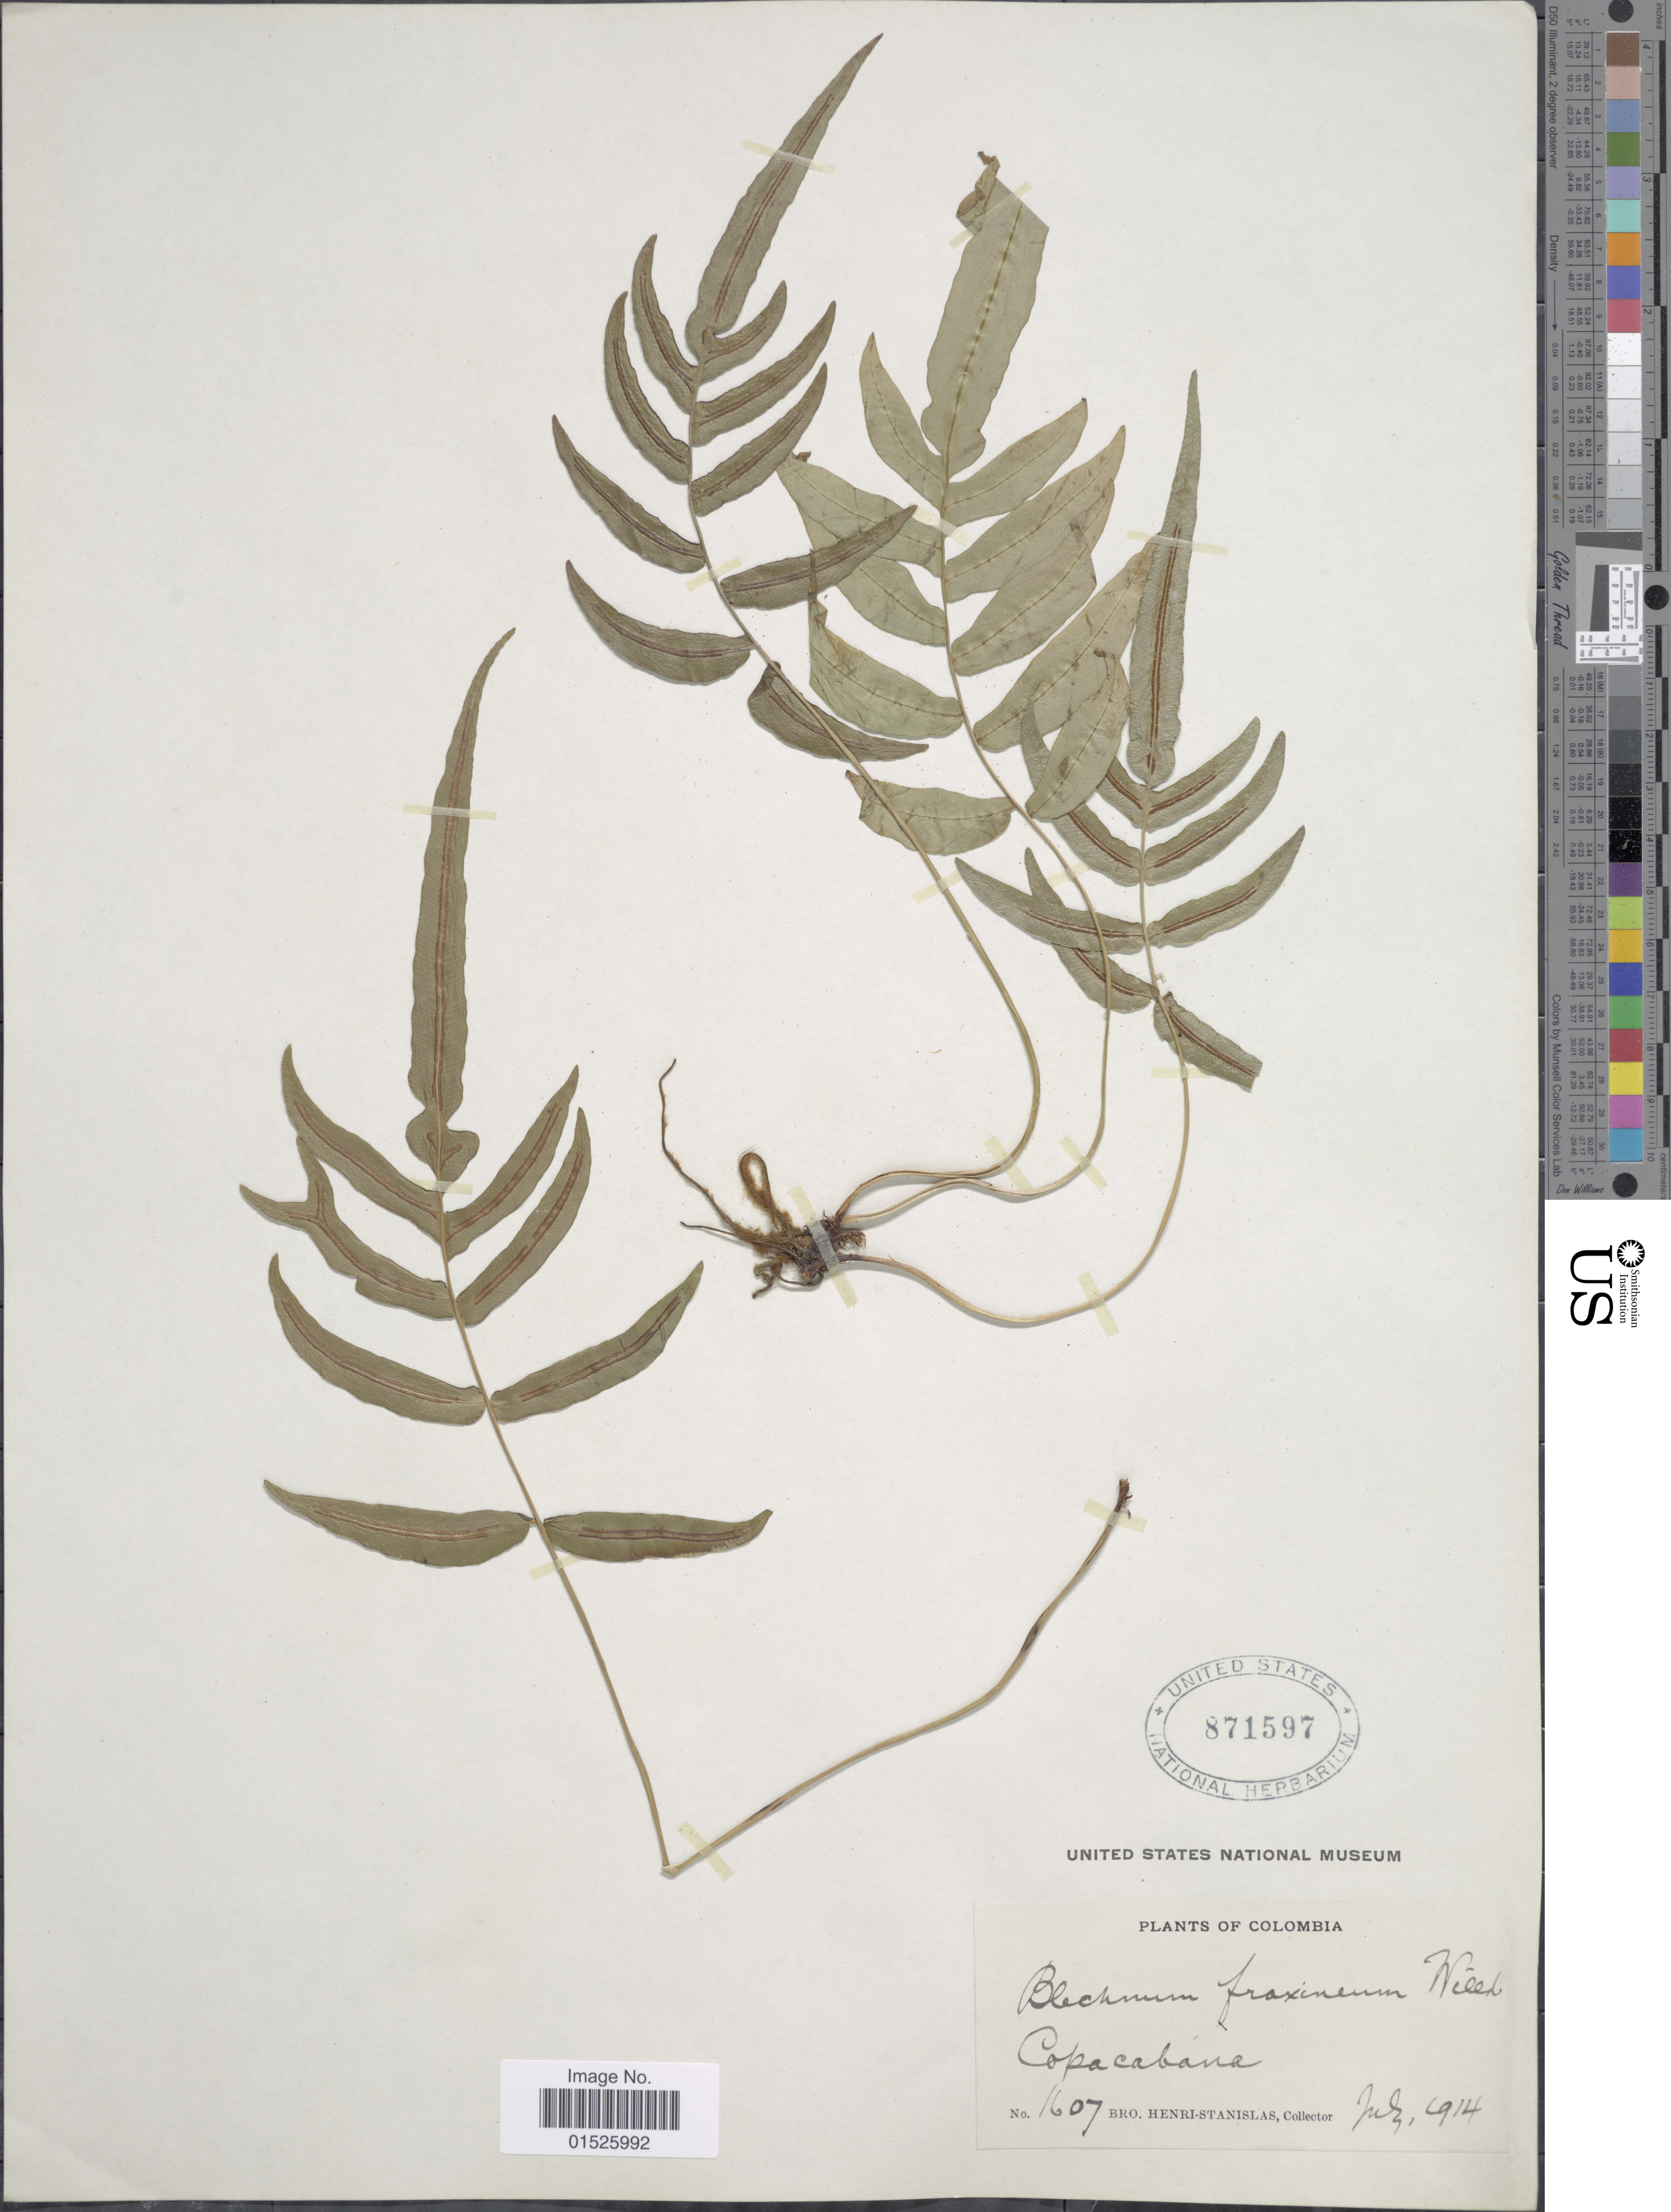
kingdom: Plantae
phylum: Tracheophyta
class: Polypodiopsida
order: Polypodiales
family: Blechnaceae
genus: Blechnum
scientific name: Blechnum x fraxineum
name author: Willd.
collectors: Henri-Stanislas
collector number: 1607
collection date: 1914-07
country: Colombia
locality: Colombia, Copacabana.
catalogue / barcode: US 871597